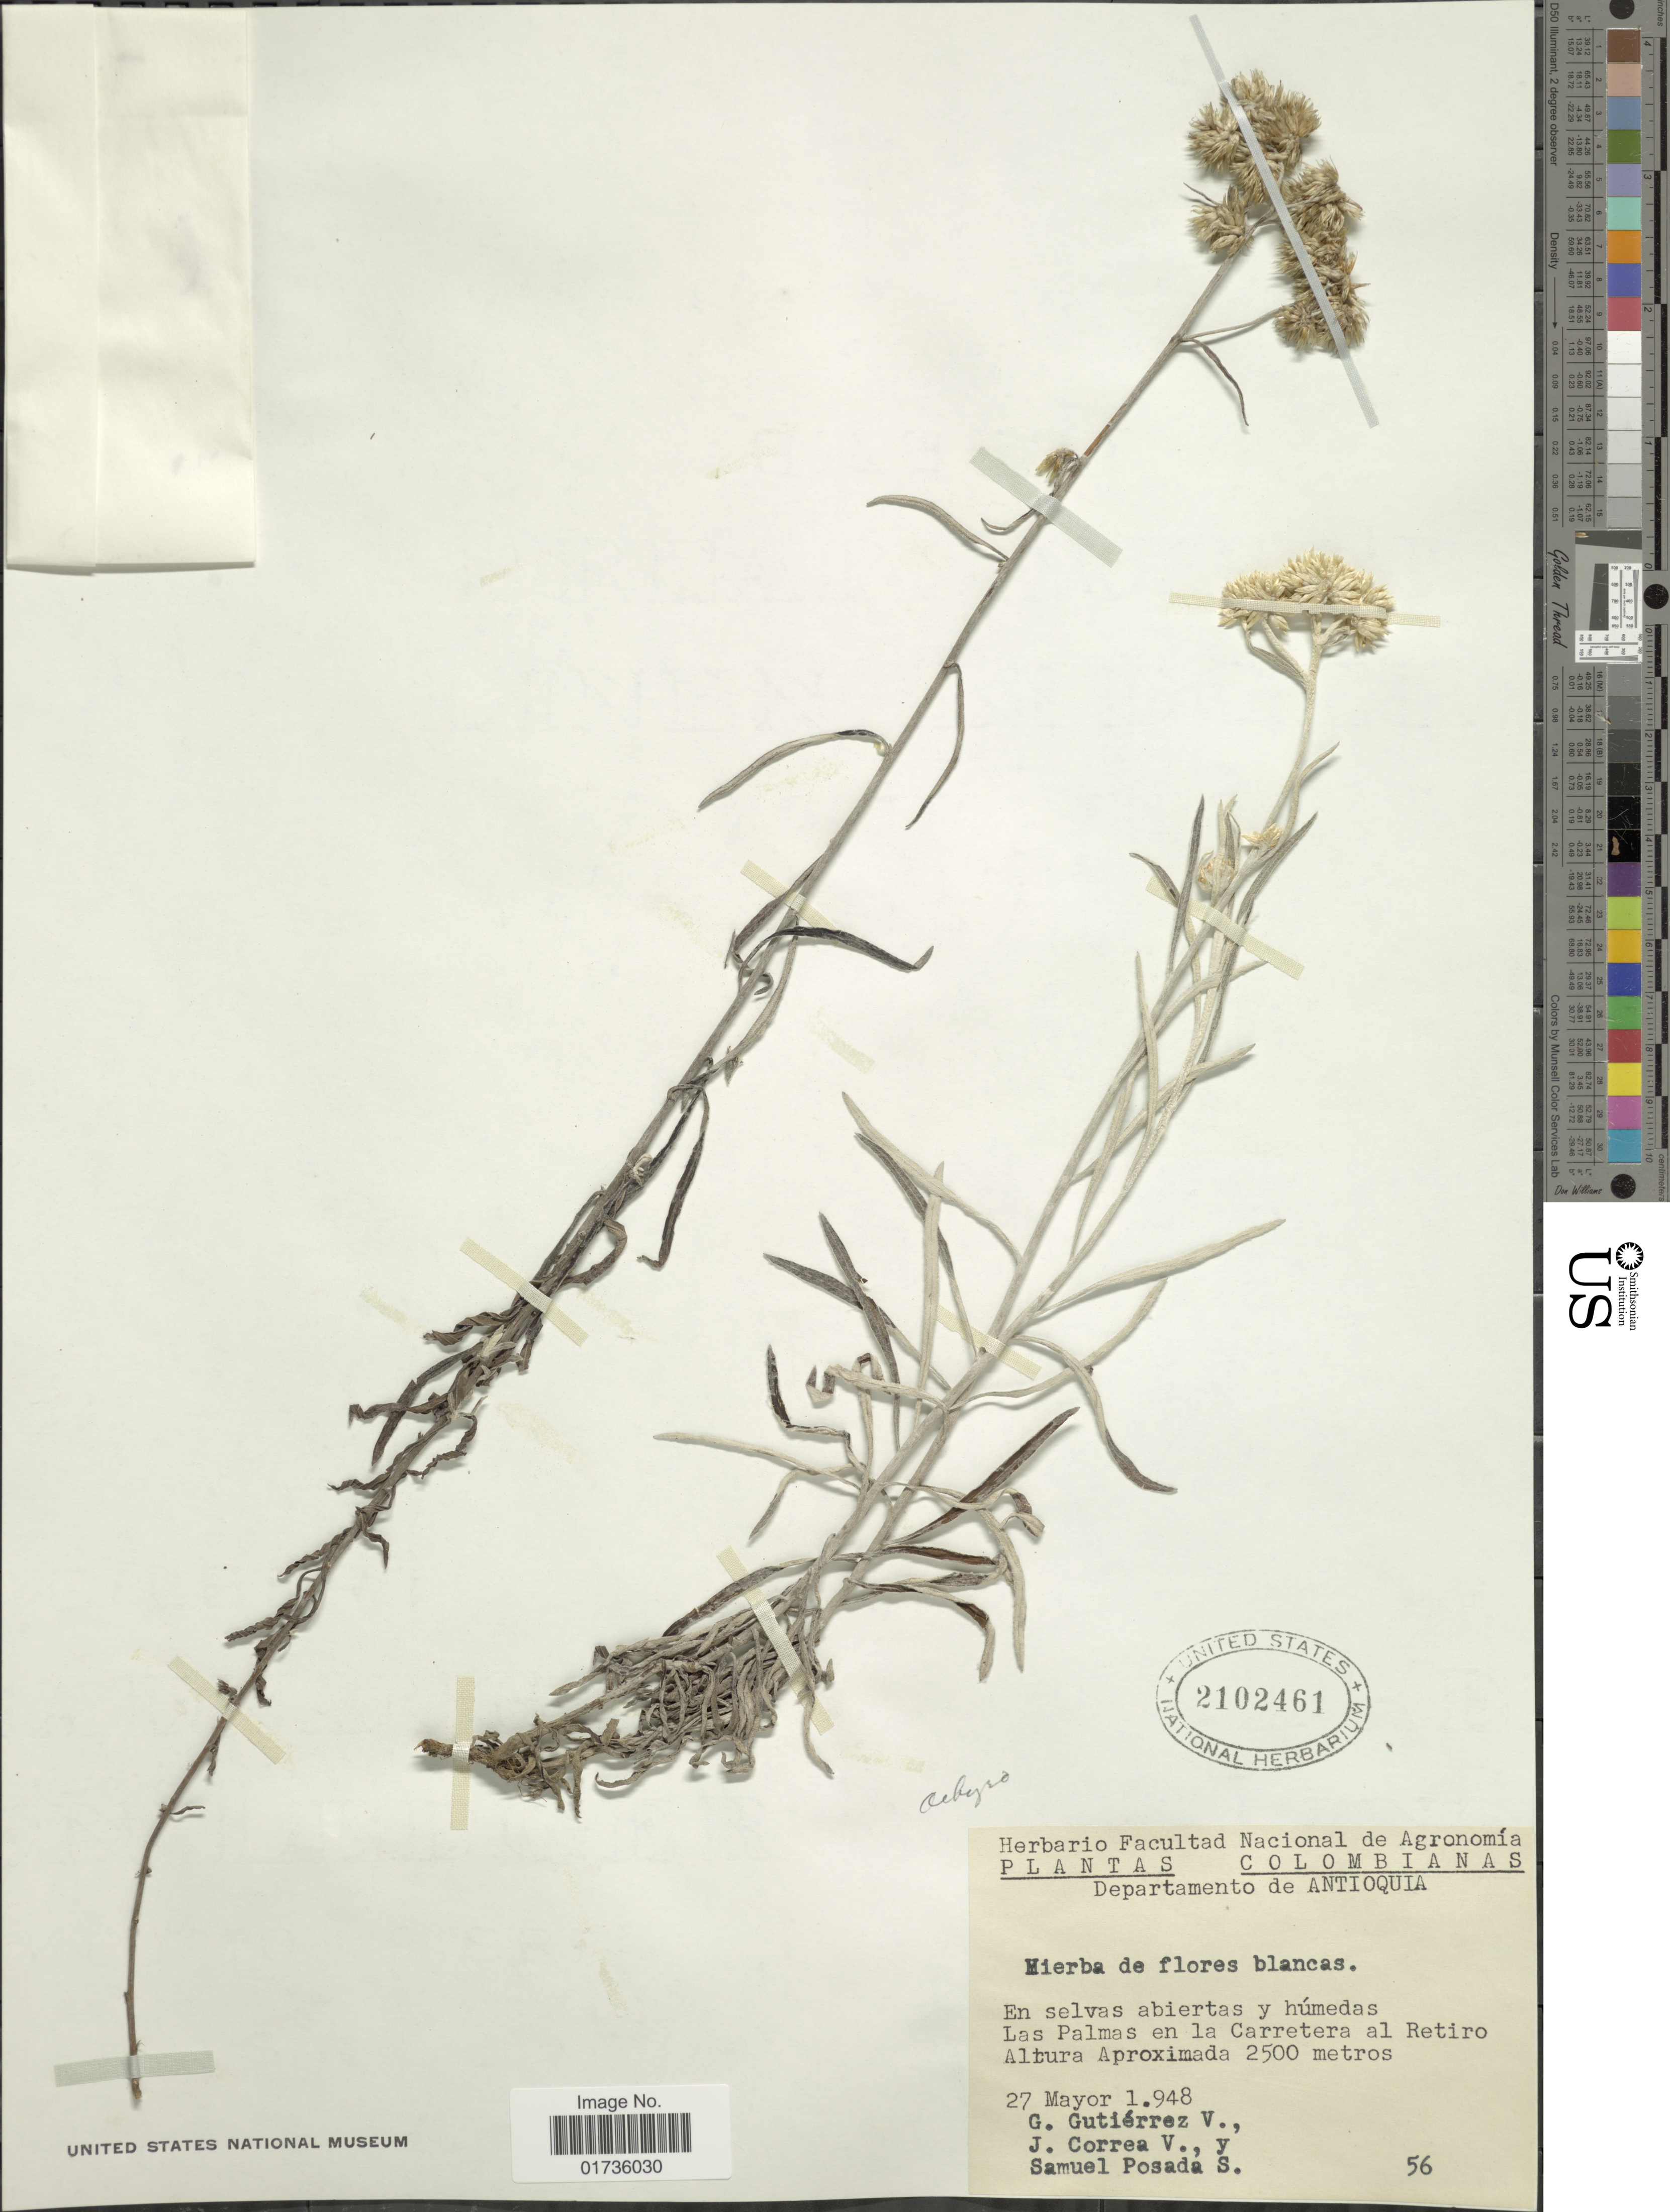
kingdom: Plantae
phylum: Tracheophyta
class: Magnoliopsida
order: Asterales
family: Asteraceae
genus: Achyrocline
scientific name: Achyrocline sp.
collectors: G. Gutiérrez V., J. Correa V. & S. Posada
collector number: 56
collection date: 1948-05-27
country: Colombia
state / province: Antioquia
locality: En selvas abiertas y húmedas Las Palmas en la Carretera al Retiro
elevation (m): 2500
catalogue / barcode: US 2102461